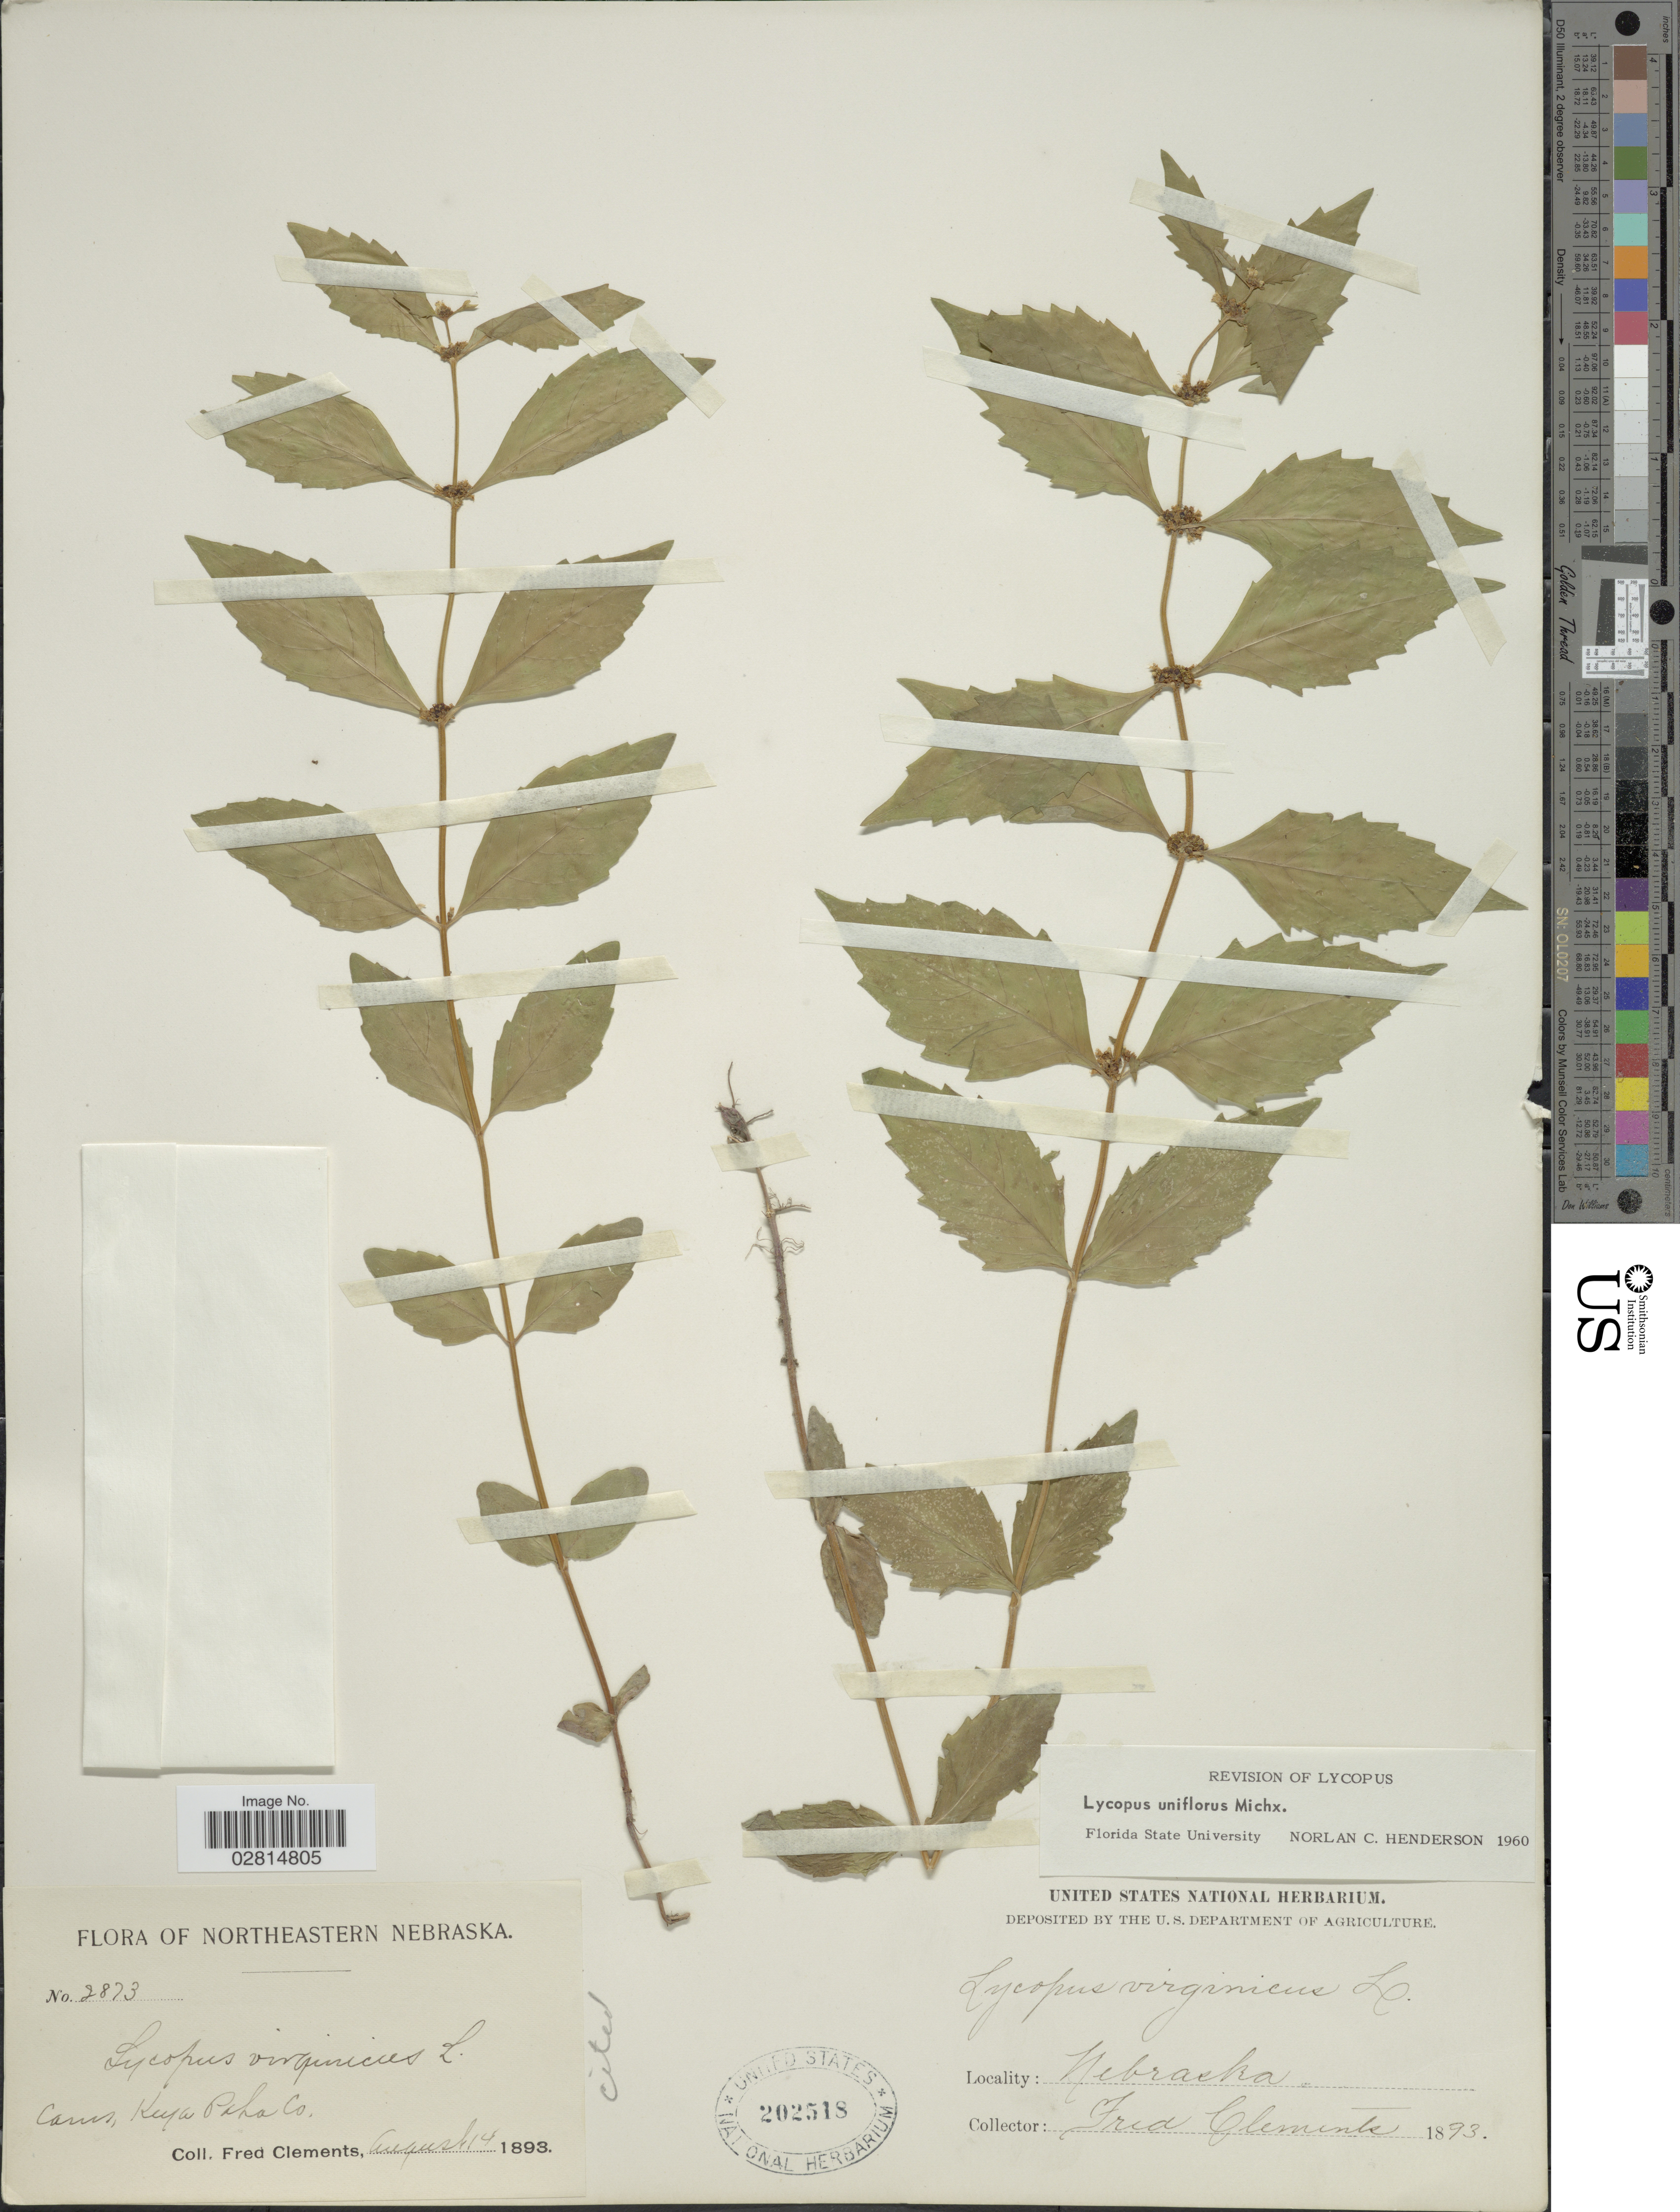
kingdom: Plantae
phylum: Tracheophyta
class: Magnoliopsida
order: Lamiales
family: Lamiaceae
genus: Lycopus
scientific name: Lycopus uniflorus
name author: Michx.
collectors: F. Clements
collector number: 2873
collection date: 1893-08-14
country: United States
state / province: Nebraska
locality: Northeastern Nebraska, Carns, Keya Paha Co.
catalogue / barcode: US 202518